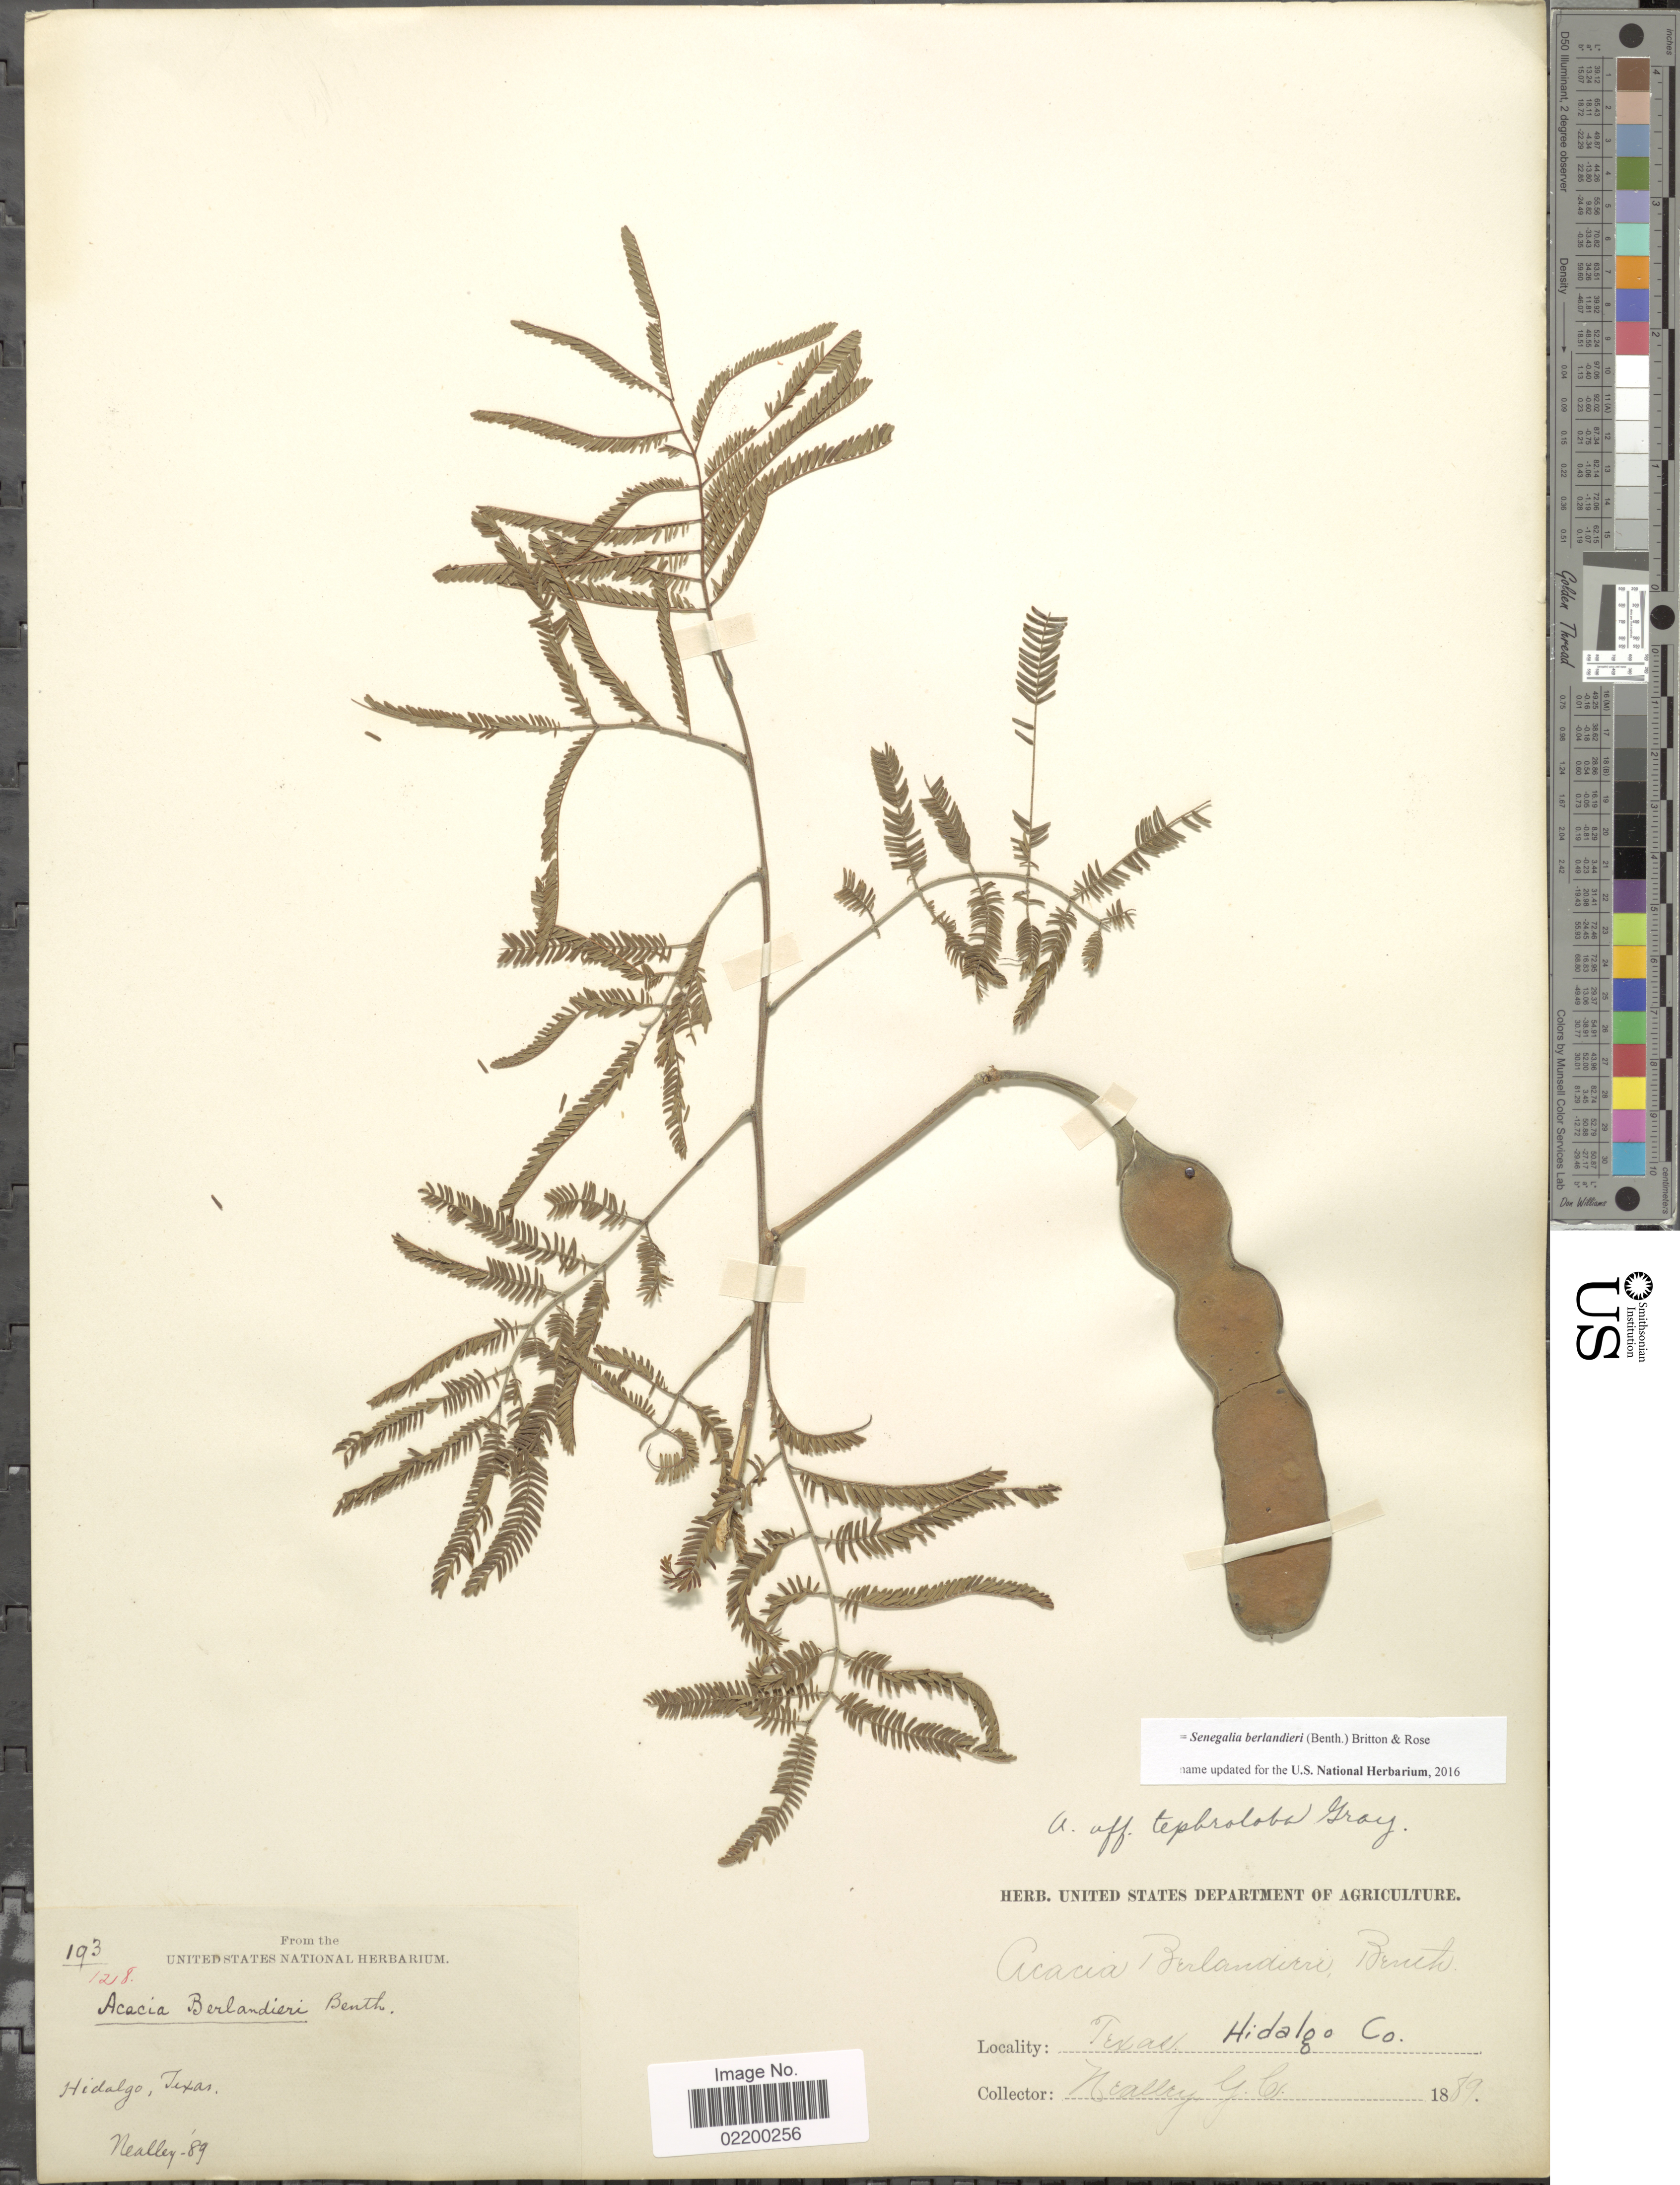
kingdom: Plantae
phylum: Tracheophyta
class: Magnoliopsida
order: Fabales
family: Fabaceae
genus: Senegalia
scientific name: Senegalia berlandieri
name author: (Benth.) Britton & Rose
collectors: G. C. Nealley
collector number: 193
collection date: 1889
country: United States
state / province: Texas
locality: Hidalgo, Hidalgo Co